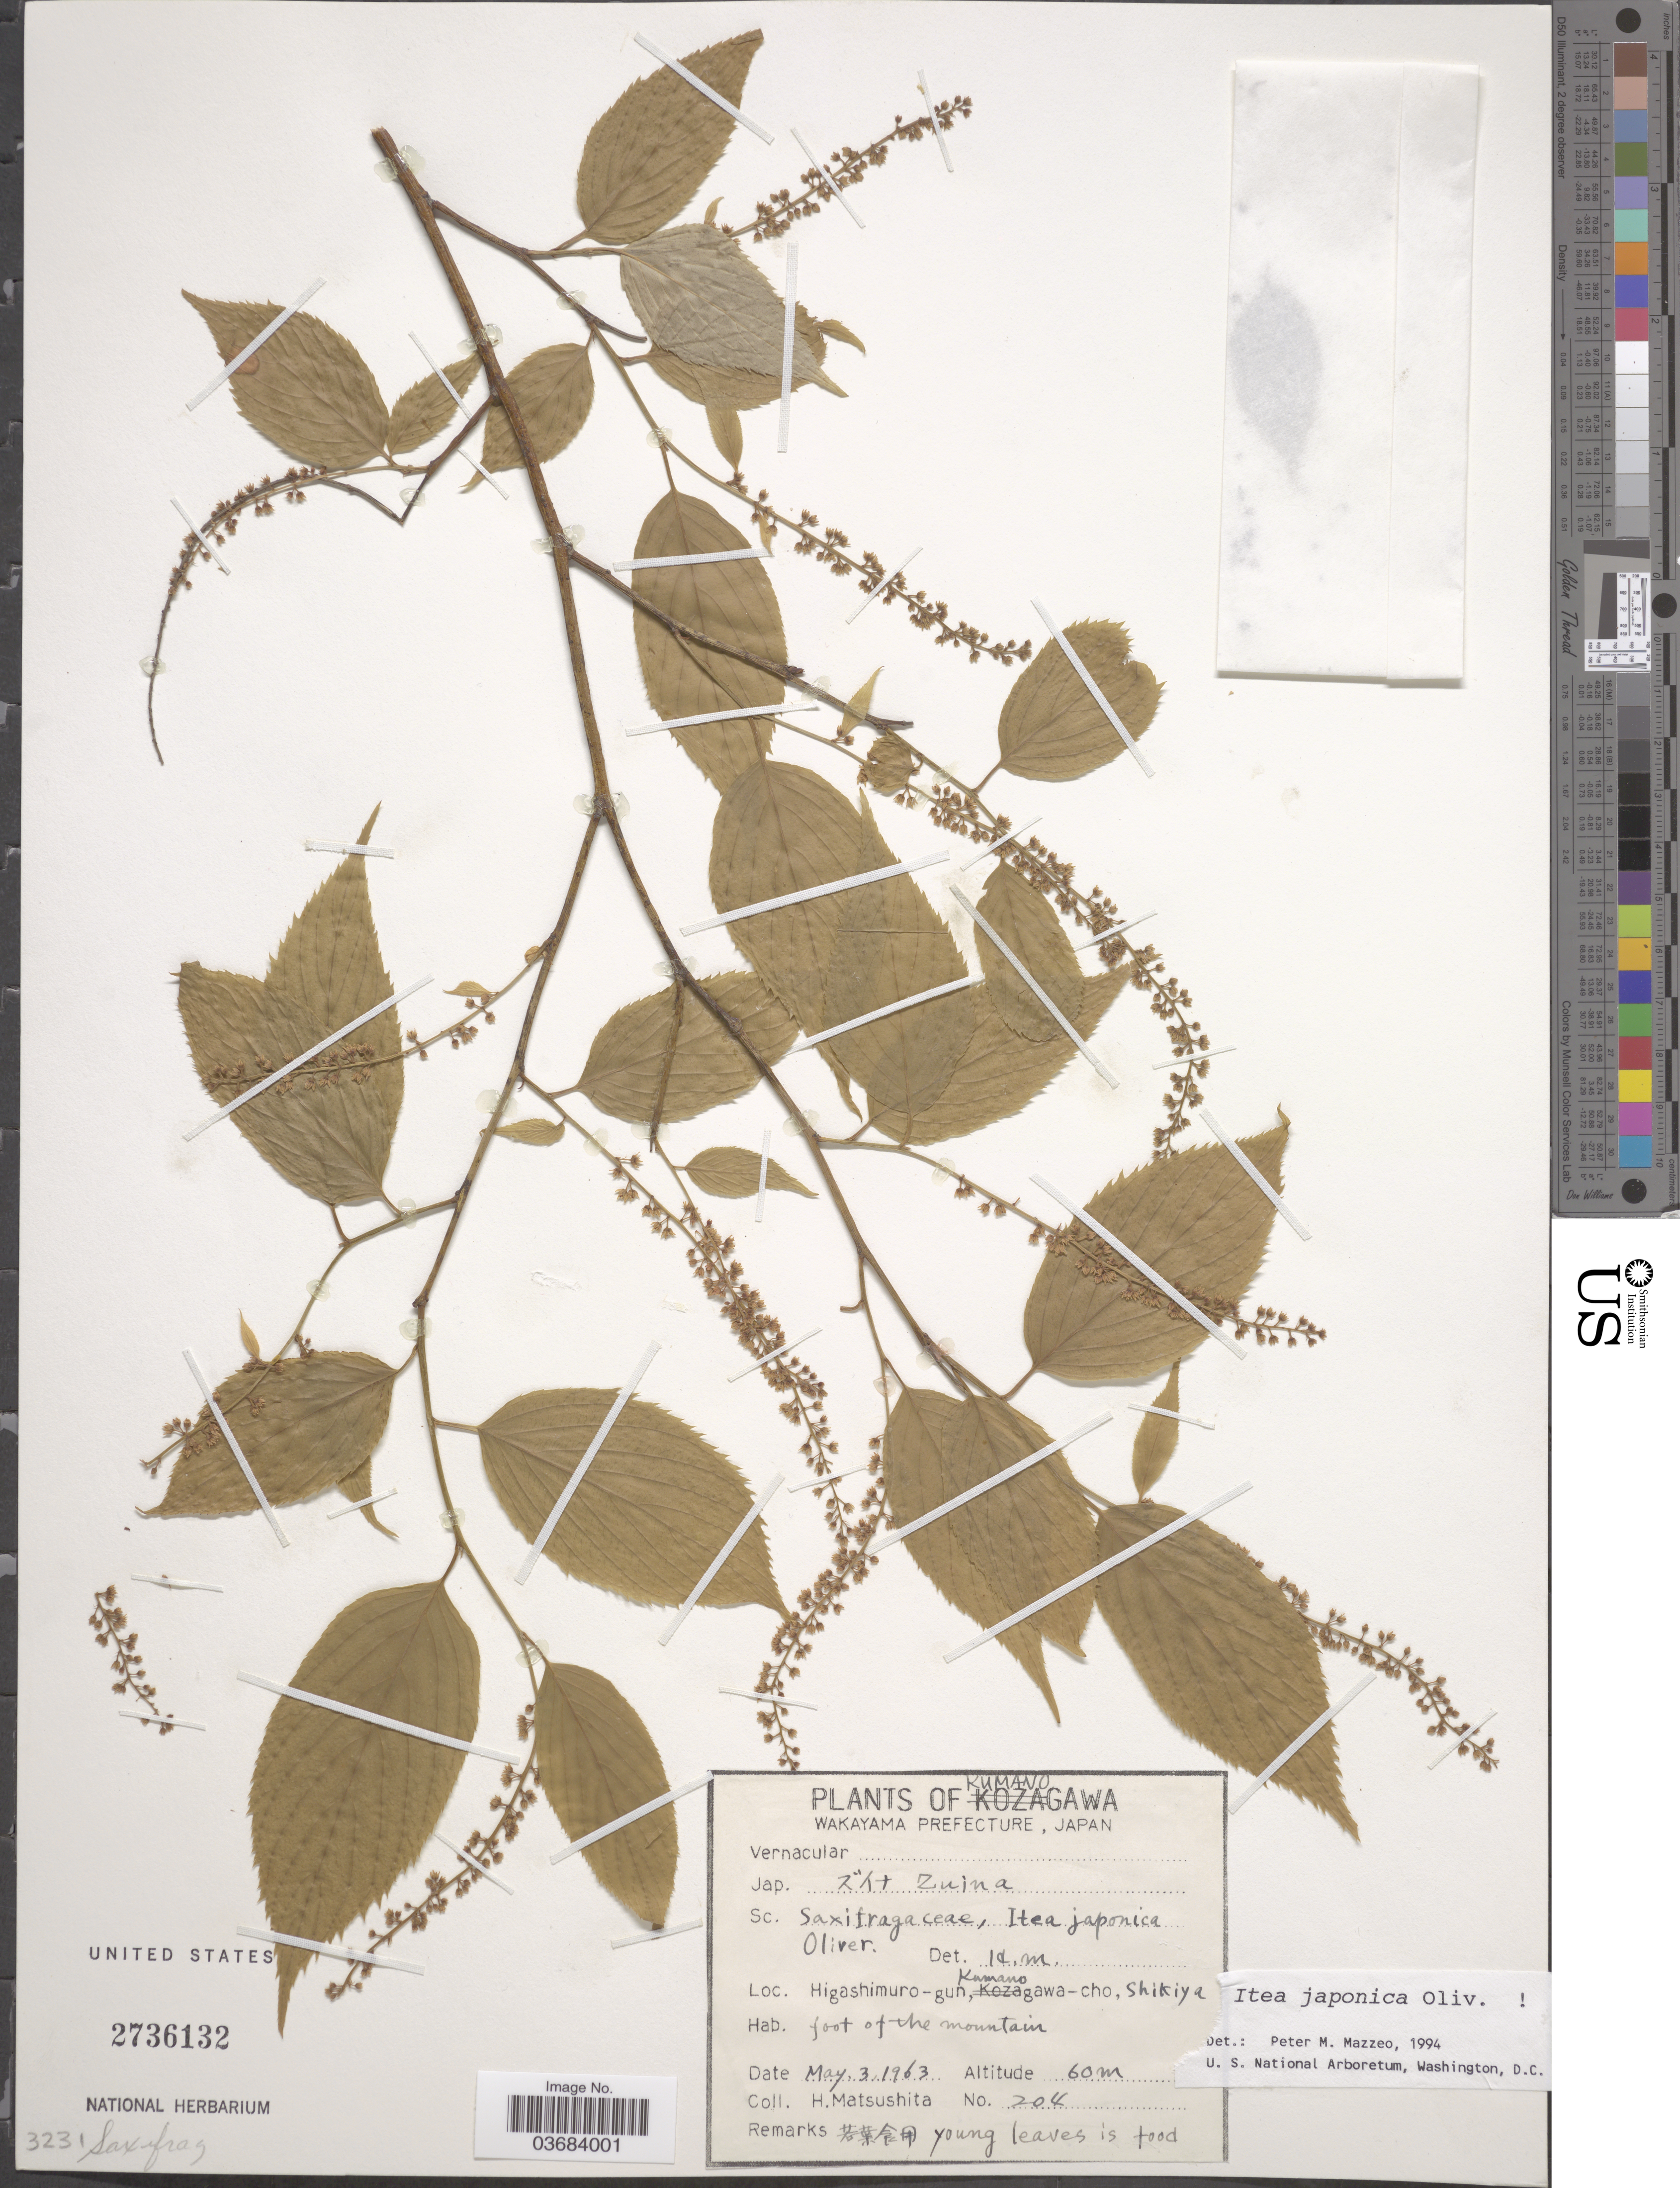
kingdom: Plantae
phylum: Tracheophyta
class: Magnoliopsida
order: Saxifragales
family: Iteaceae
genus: Itea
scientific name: Itea japonica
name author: Oliv.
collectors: H. Matsushita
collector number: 204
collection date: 1963-05-03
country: Japan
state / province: Wakayama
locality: Kumano Wakayama Prefecture. Higashimuro-gun, Kumano-cho, Shikiya. Foot of the mountain.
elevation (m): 60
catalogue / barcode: US 2736132